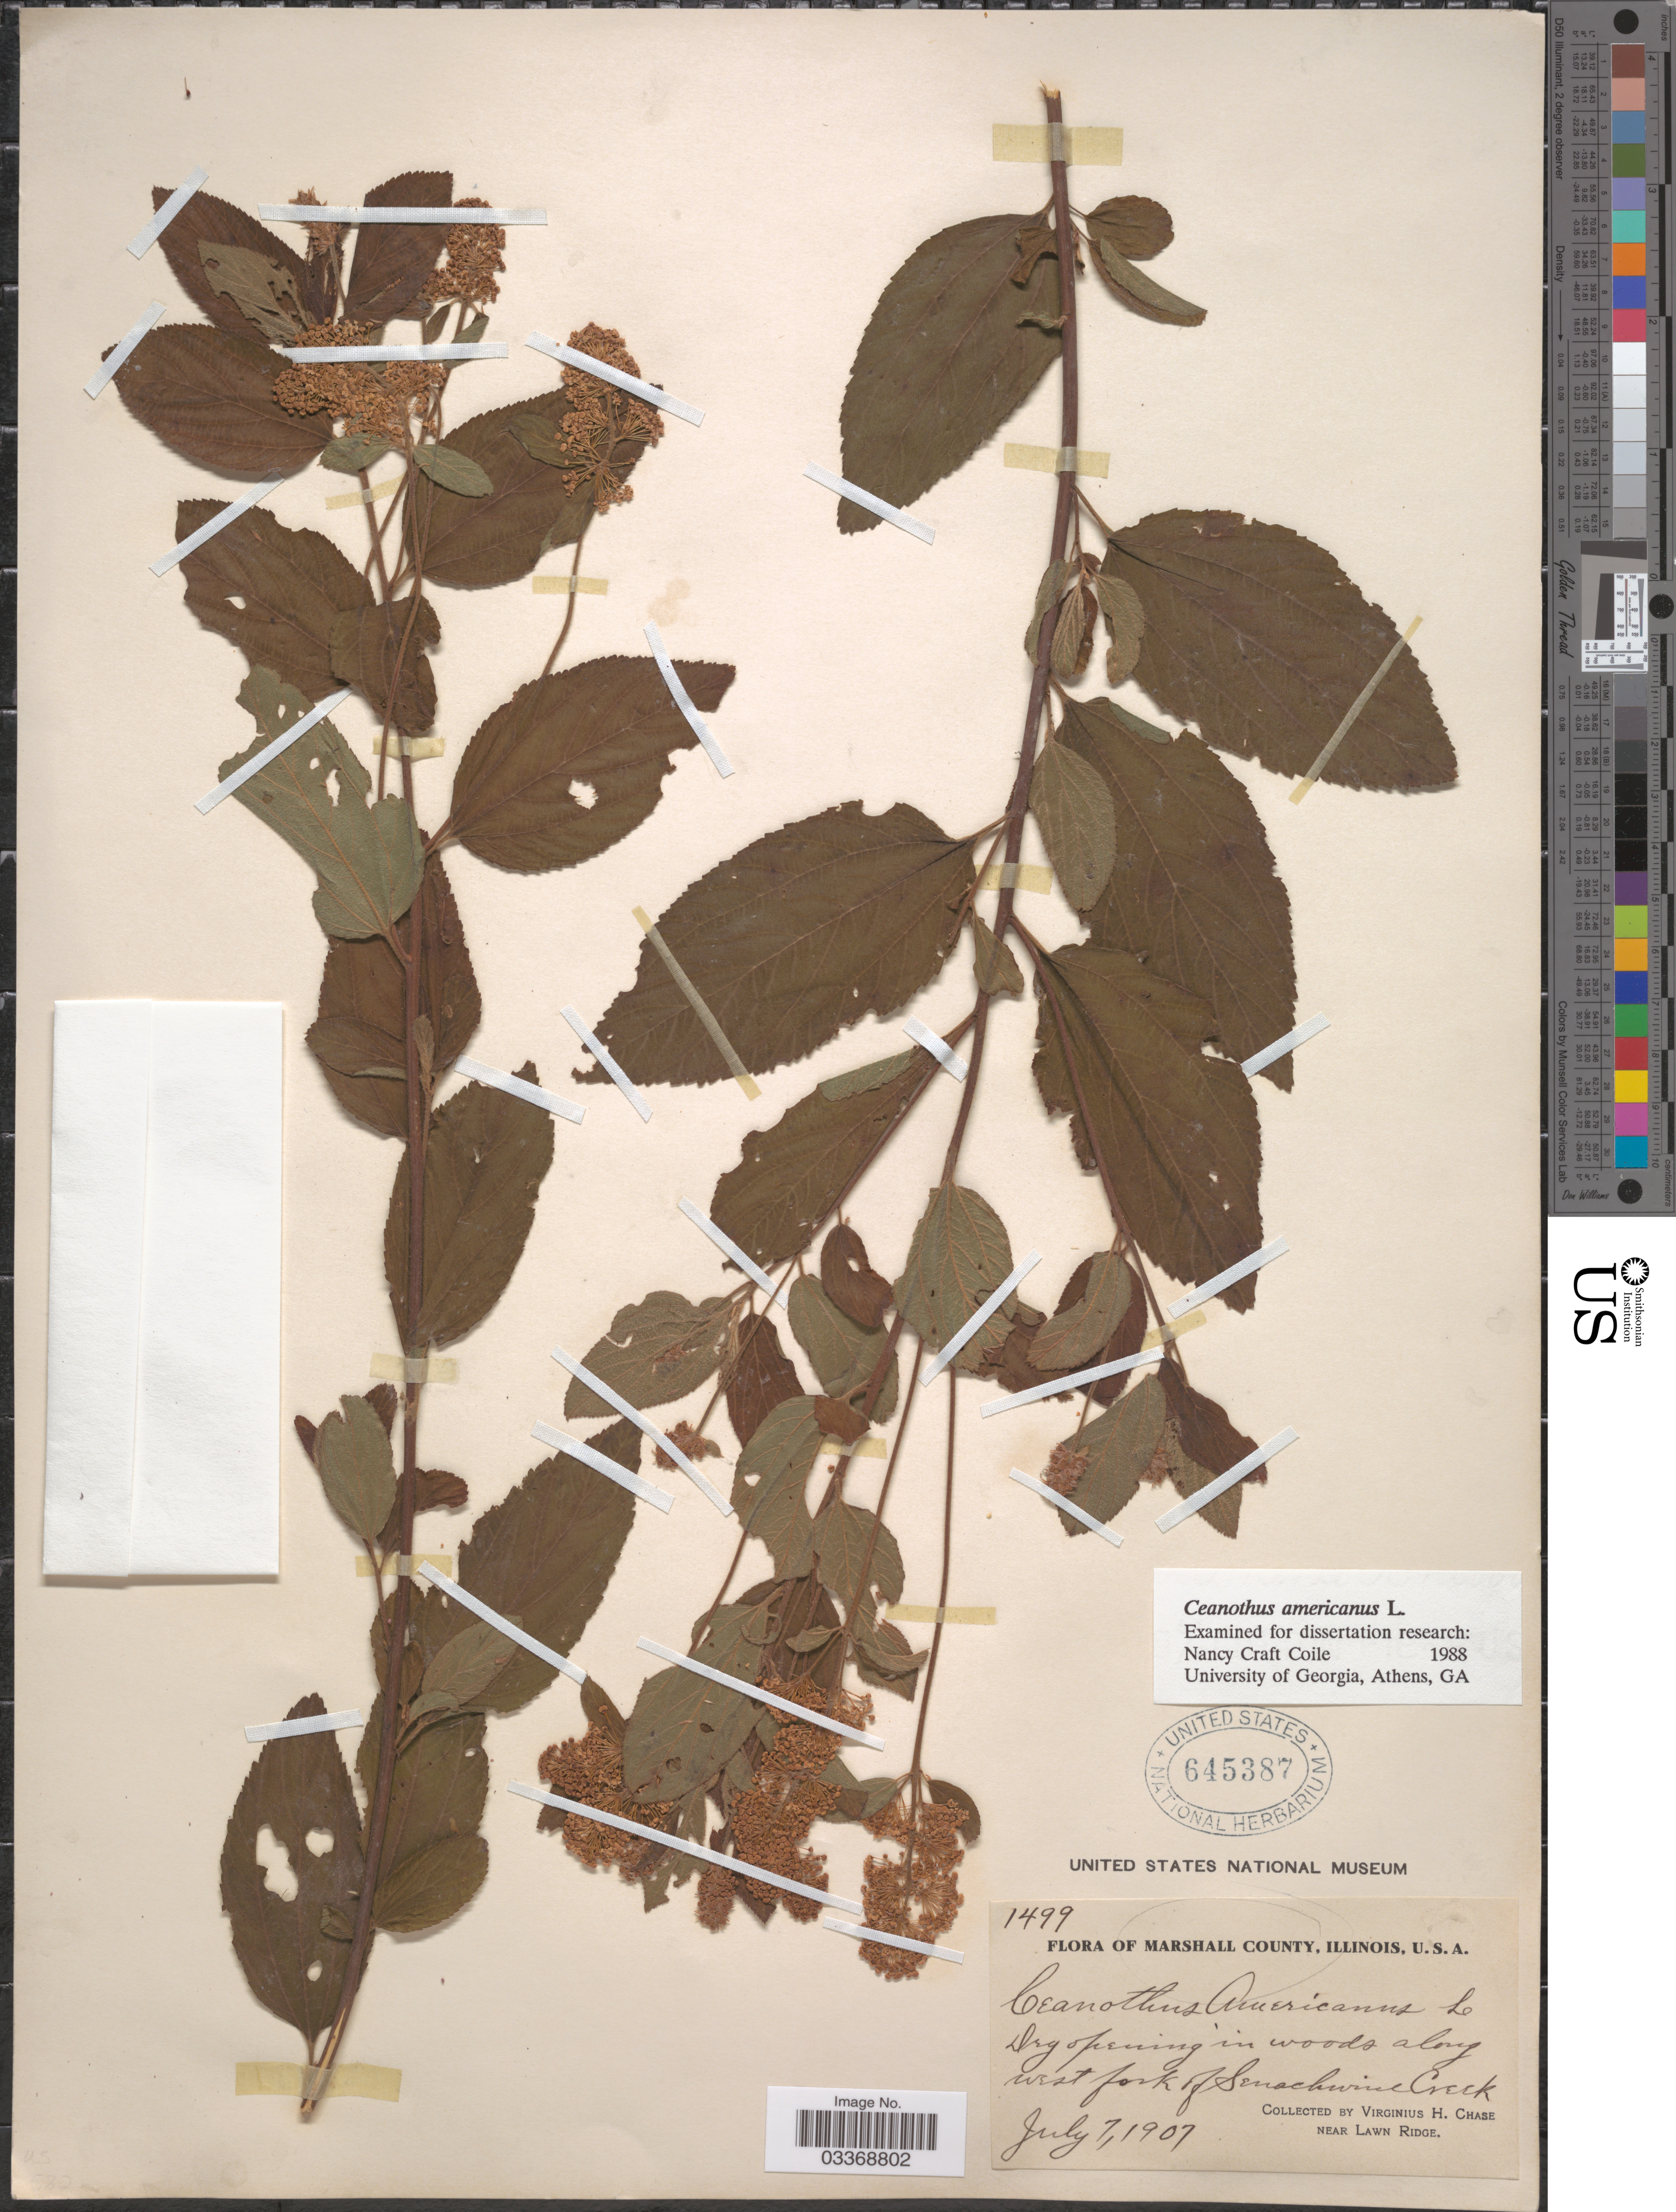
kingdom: Plantae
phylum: Tracheophyta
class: Magnoliopsida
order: Rosales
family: Rhamnaceae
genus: Ceanothus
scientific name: Ceanothus americanus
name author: L.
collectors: V. H. Chase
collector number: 1499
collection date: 1907-07-07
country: United States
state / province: Illinois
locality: Marshall County. Along west fork of Senachwine Creek. Near Lawn Ridge.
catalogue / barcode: US 645387